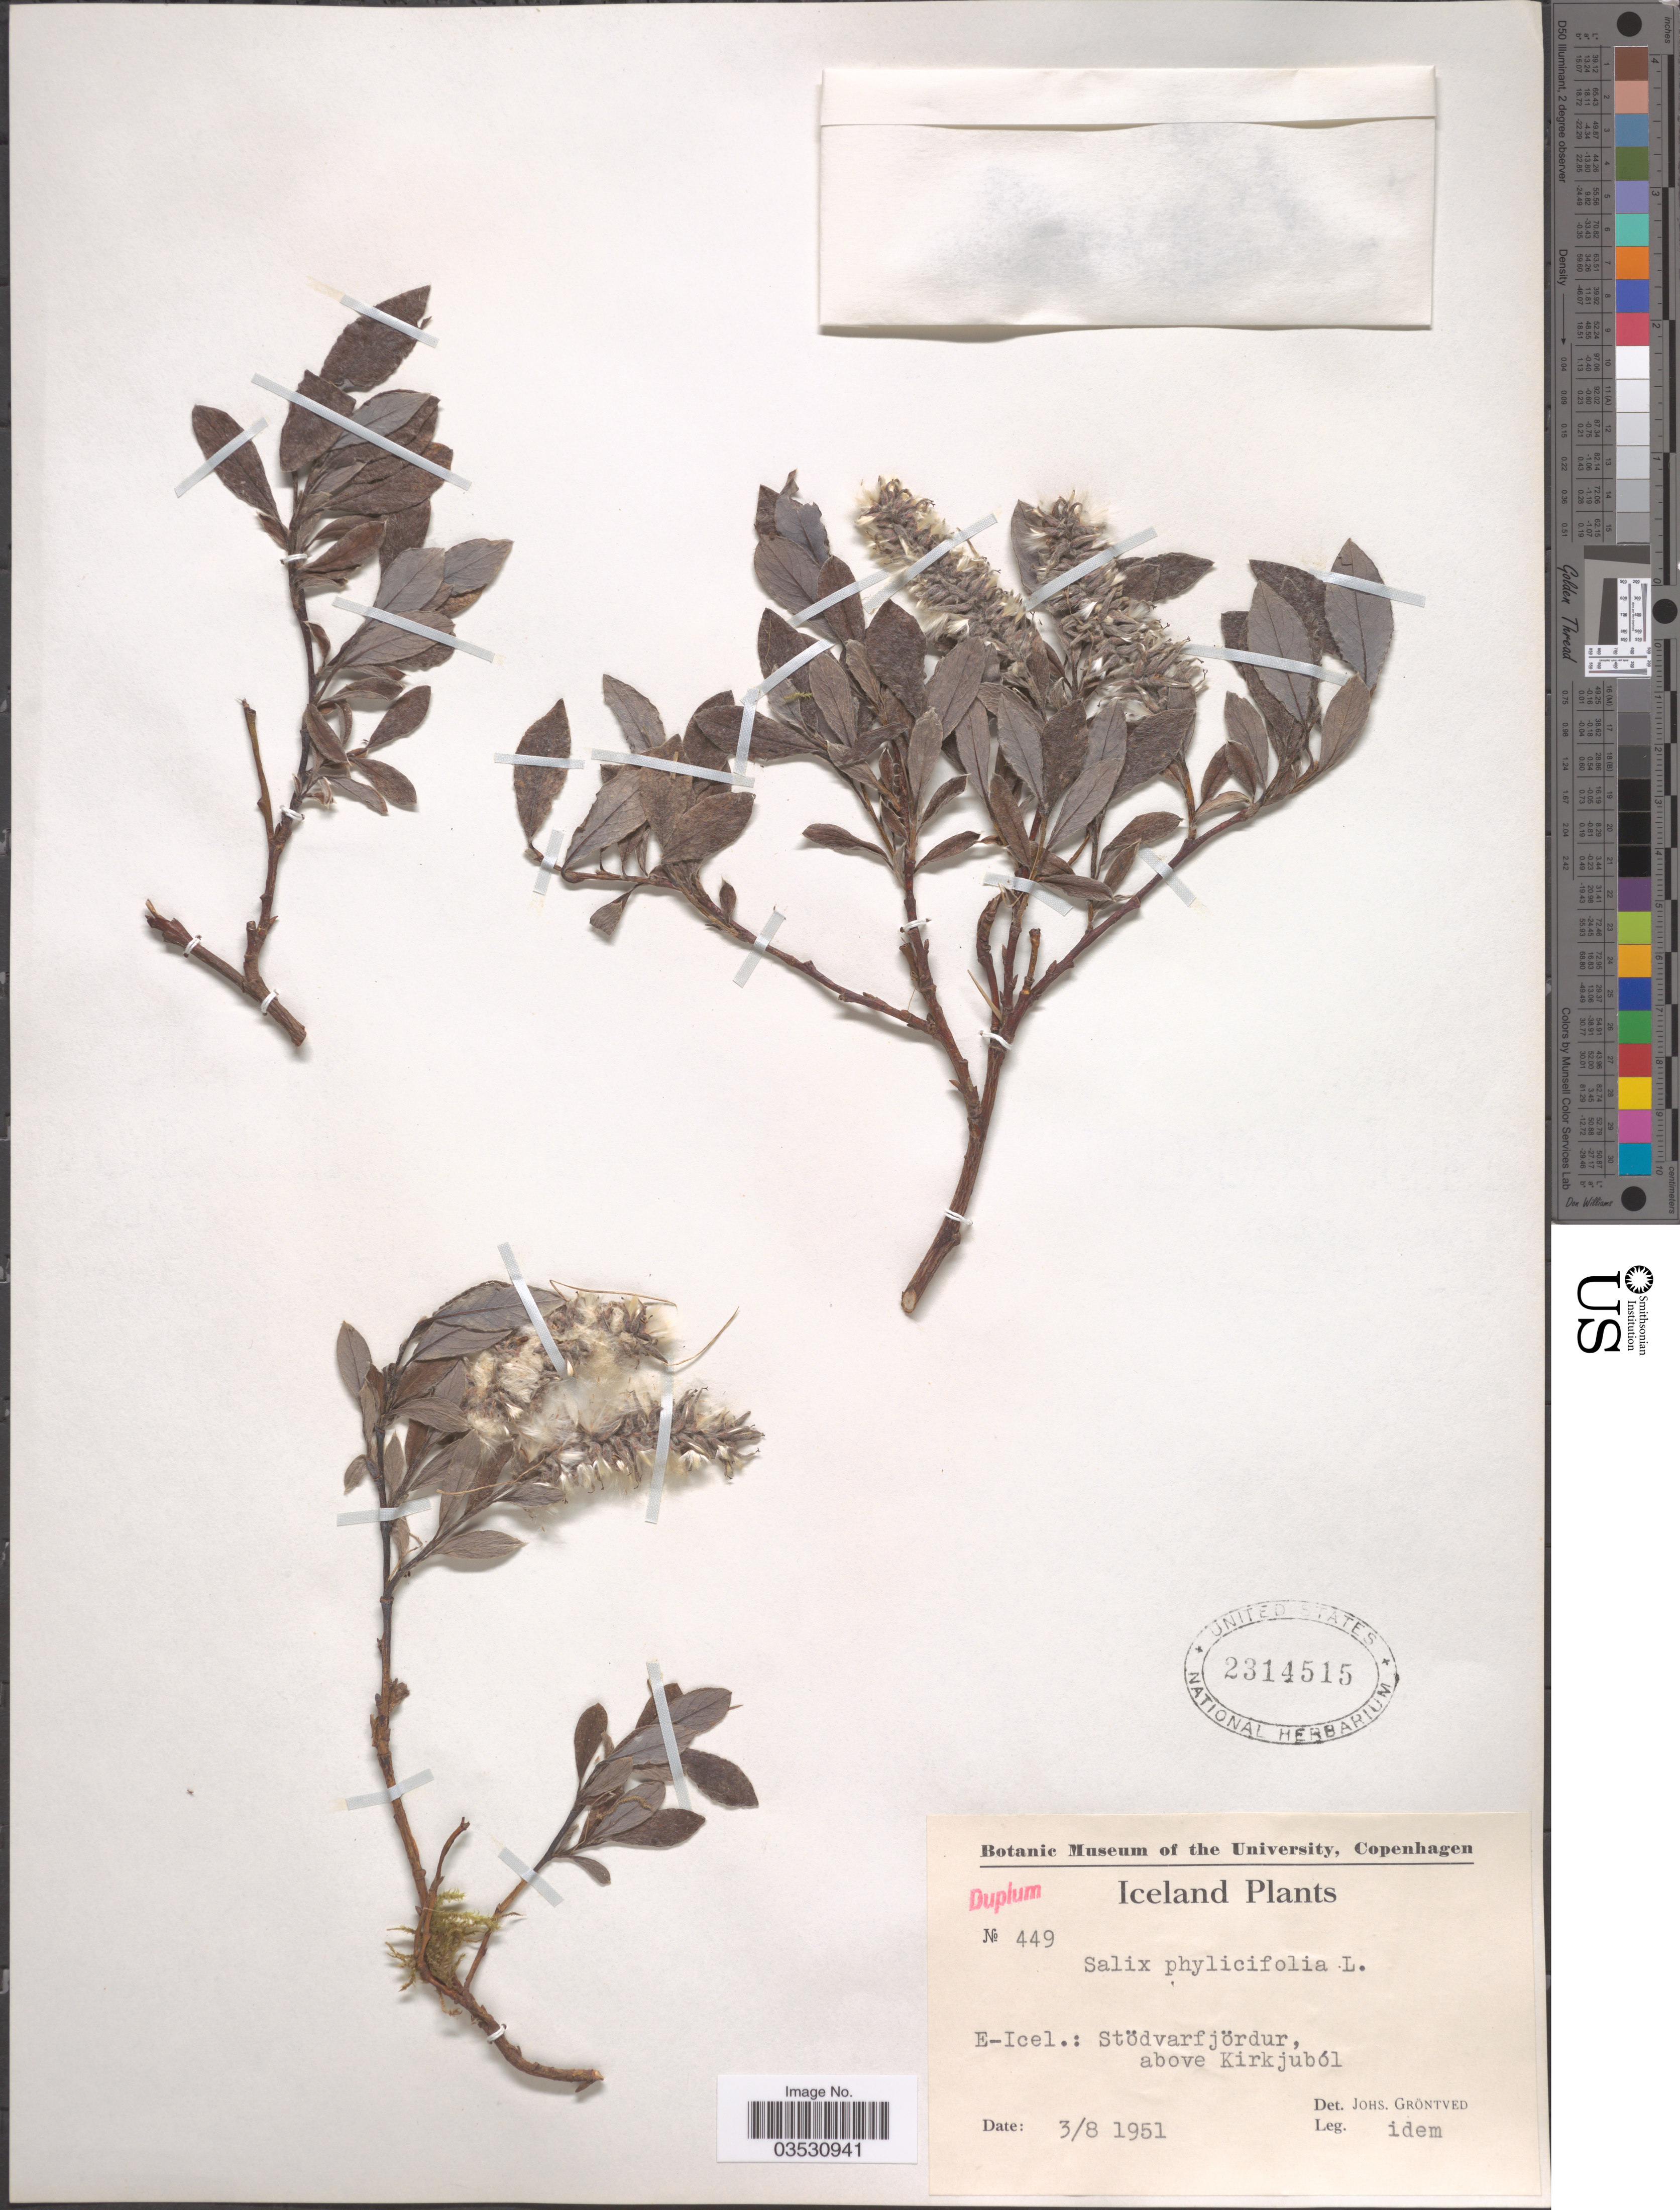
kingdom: Plantae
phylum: Tracheophyta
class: Magnoliopsida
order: Malpighiales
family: Salicaceae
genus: Salix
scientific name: Salix phylicifolia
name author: L.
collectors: J. Gröntved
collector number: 449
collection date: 1951-08-03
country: Iceland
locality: E-Icel.: Stödvarfjördur, above Kirkjuból.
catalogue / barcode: US 2314515